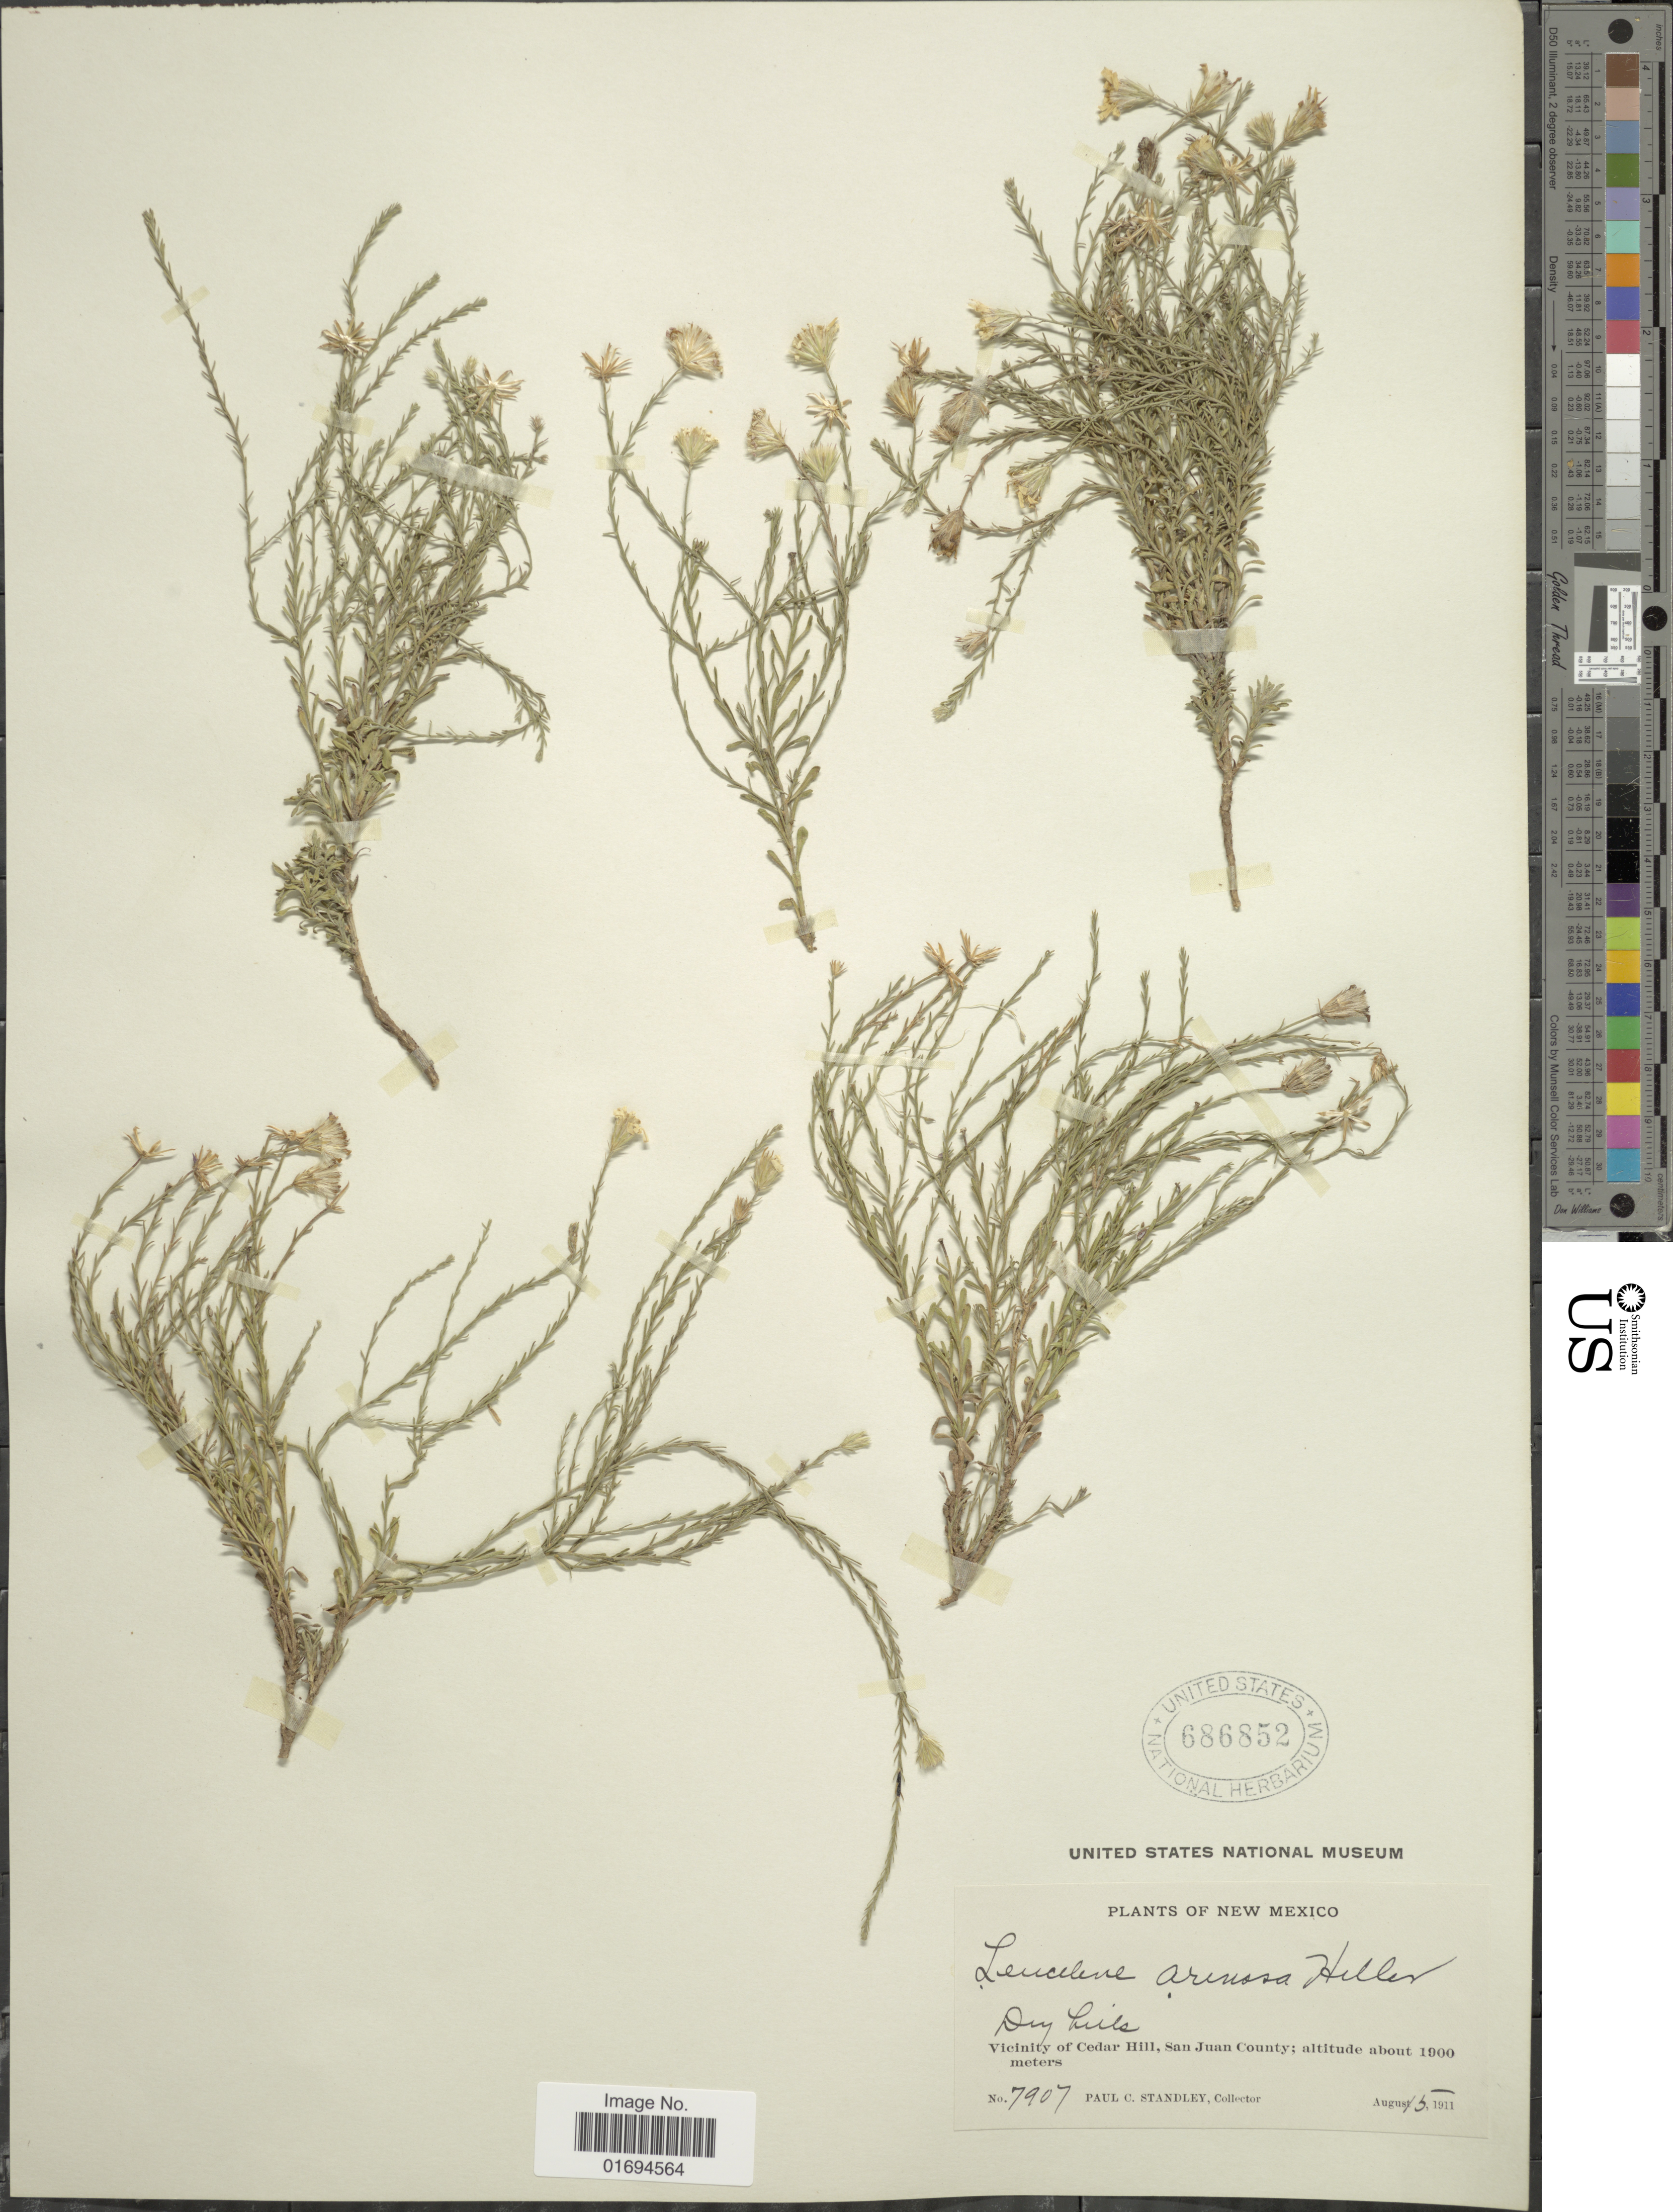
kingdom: Plantae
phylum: Tracheophyta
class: Magnoliopsida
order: Asterales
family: Asteraceae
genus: Chaetopappa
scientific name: Chaetopappa ericoides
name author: (Torr.) G.L. Nesom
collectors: P. C. Standley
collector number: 7907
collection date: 1911-08-15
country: United States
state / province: New Mexico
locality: Vicinity of Cedar Hill, San Juan County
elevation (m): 1900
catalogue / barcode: US 686852